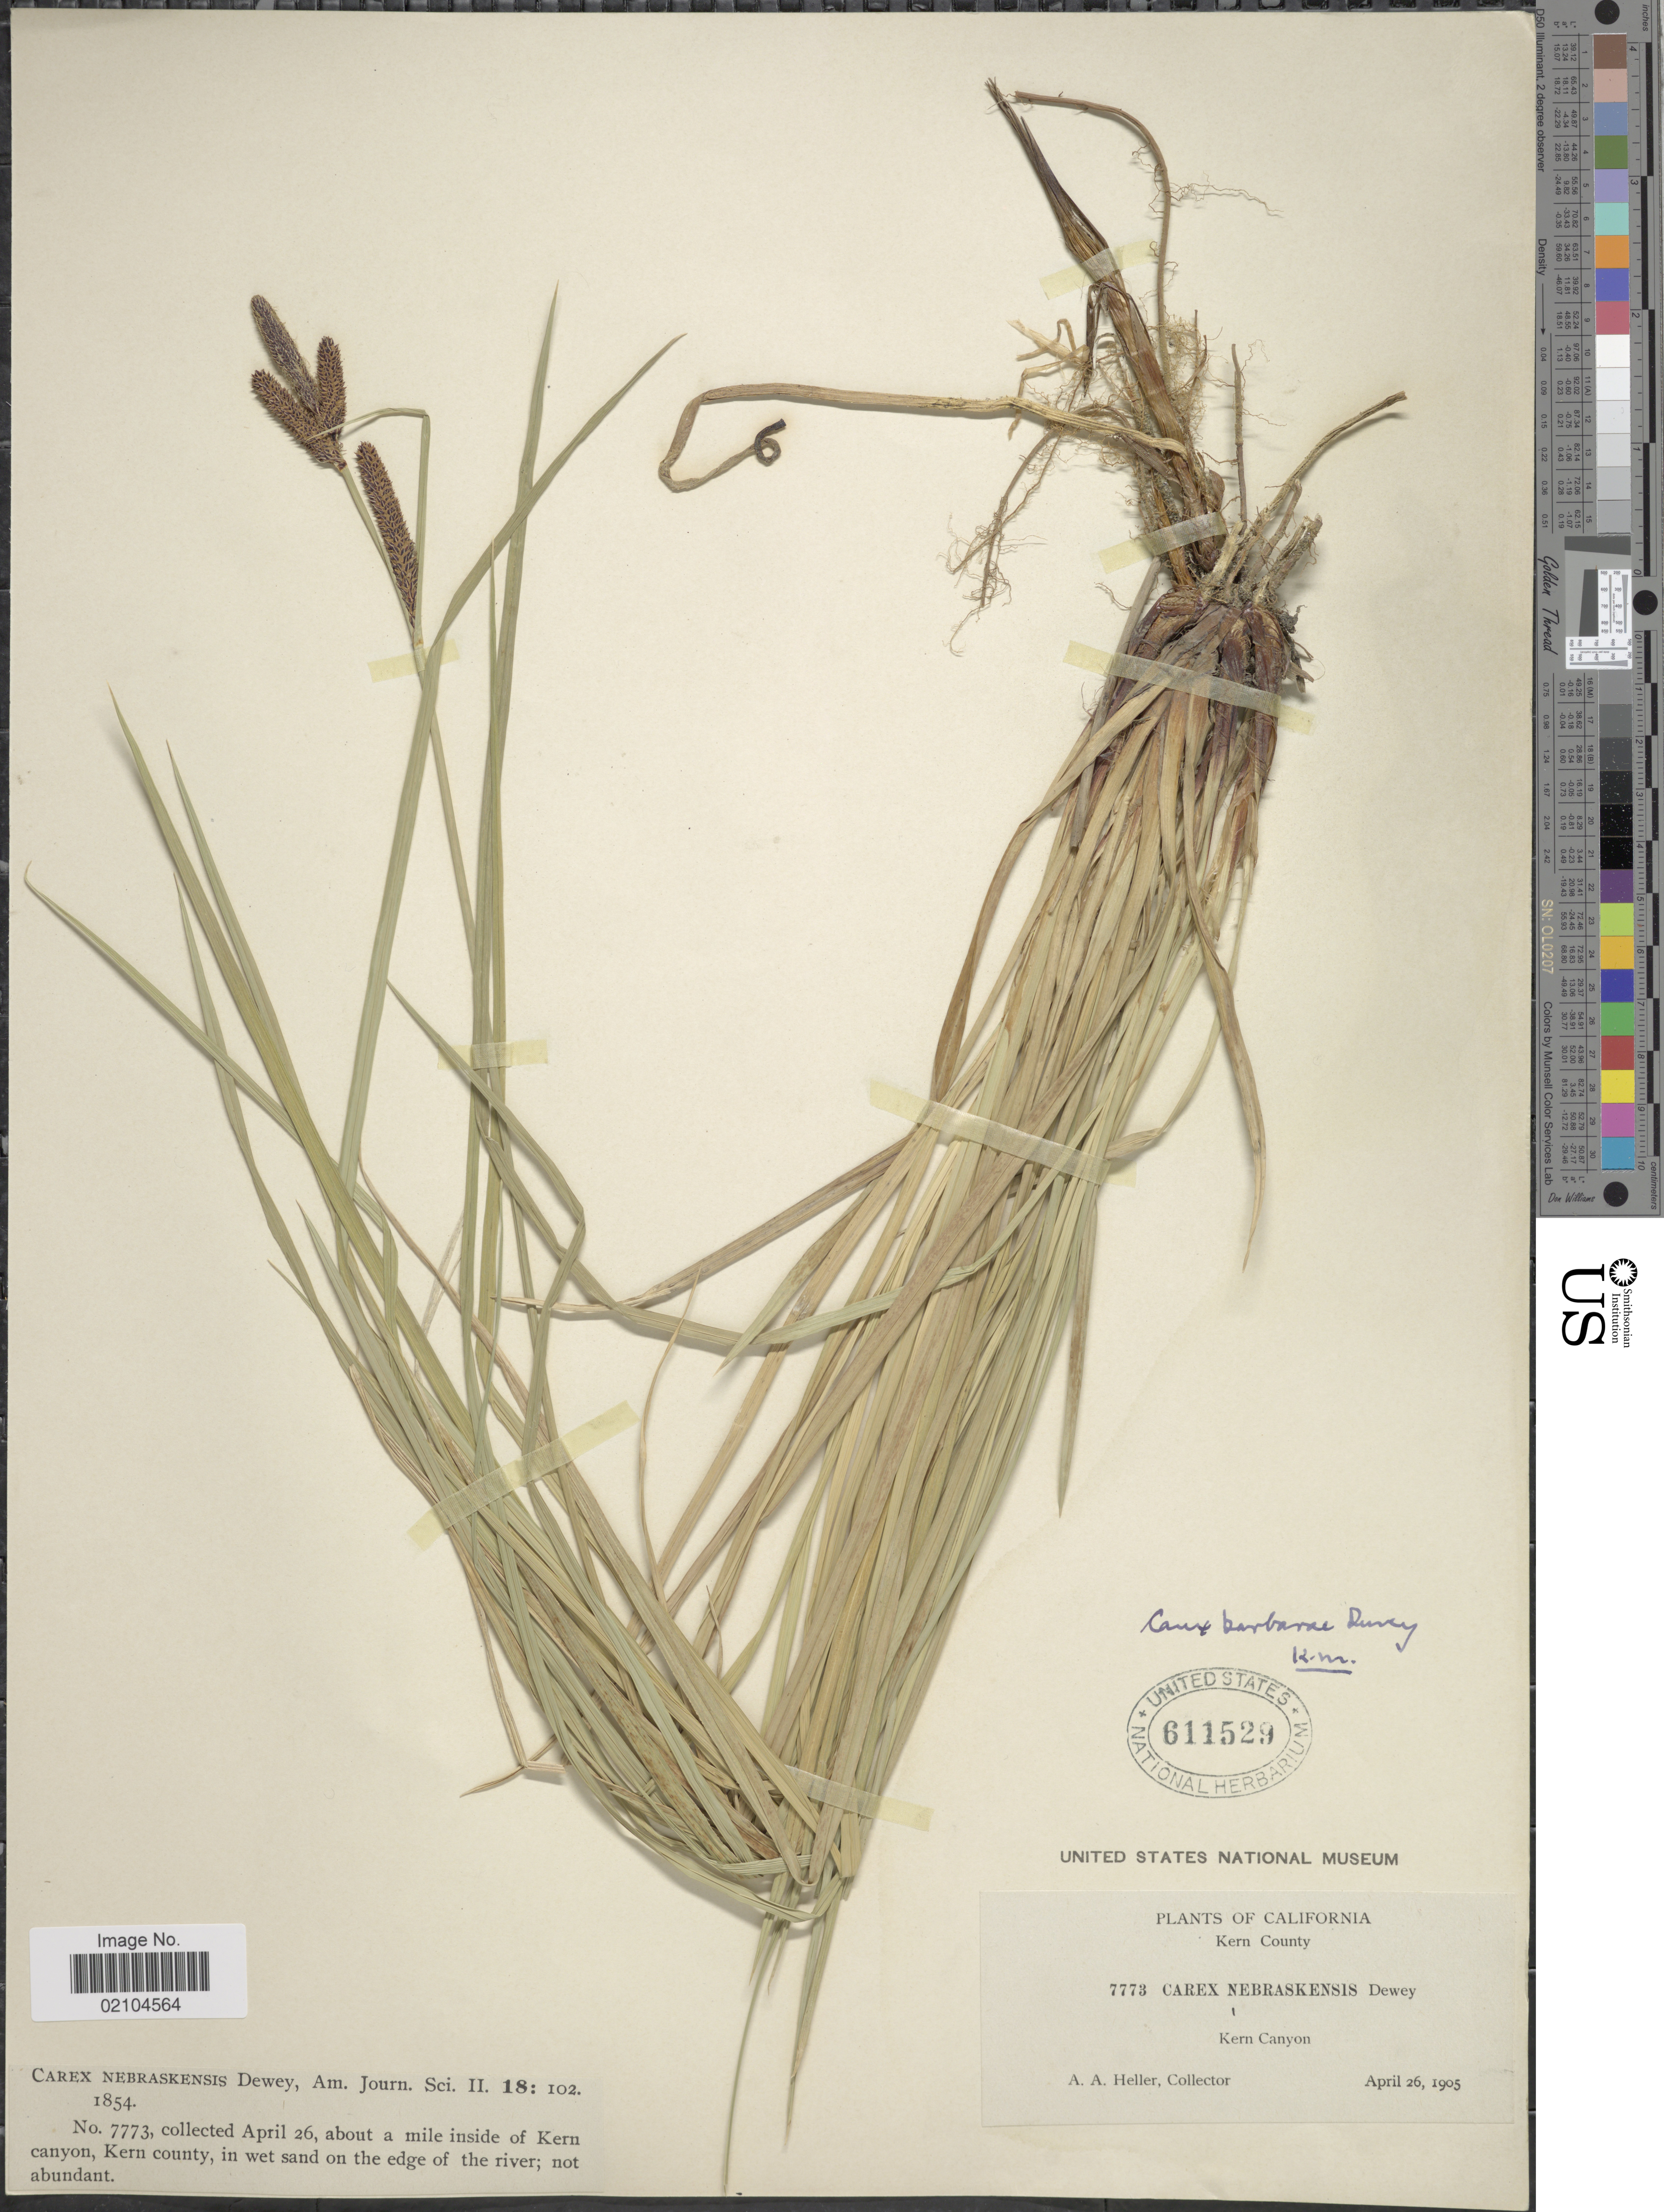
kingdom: Plantae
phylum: Tracheophyta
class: Liliopsida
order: Poales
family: Cyperaceae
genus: Carex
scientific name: Carex barbarae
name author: Dewey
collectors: A. A. Heller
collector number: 7773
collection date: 1905-04-26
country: United States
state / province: California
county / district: Kern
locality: Kern County, Kern Canyon, about a mile inside of Kern canyon, Kern County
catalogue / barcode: US 611529